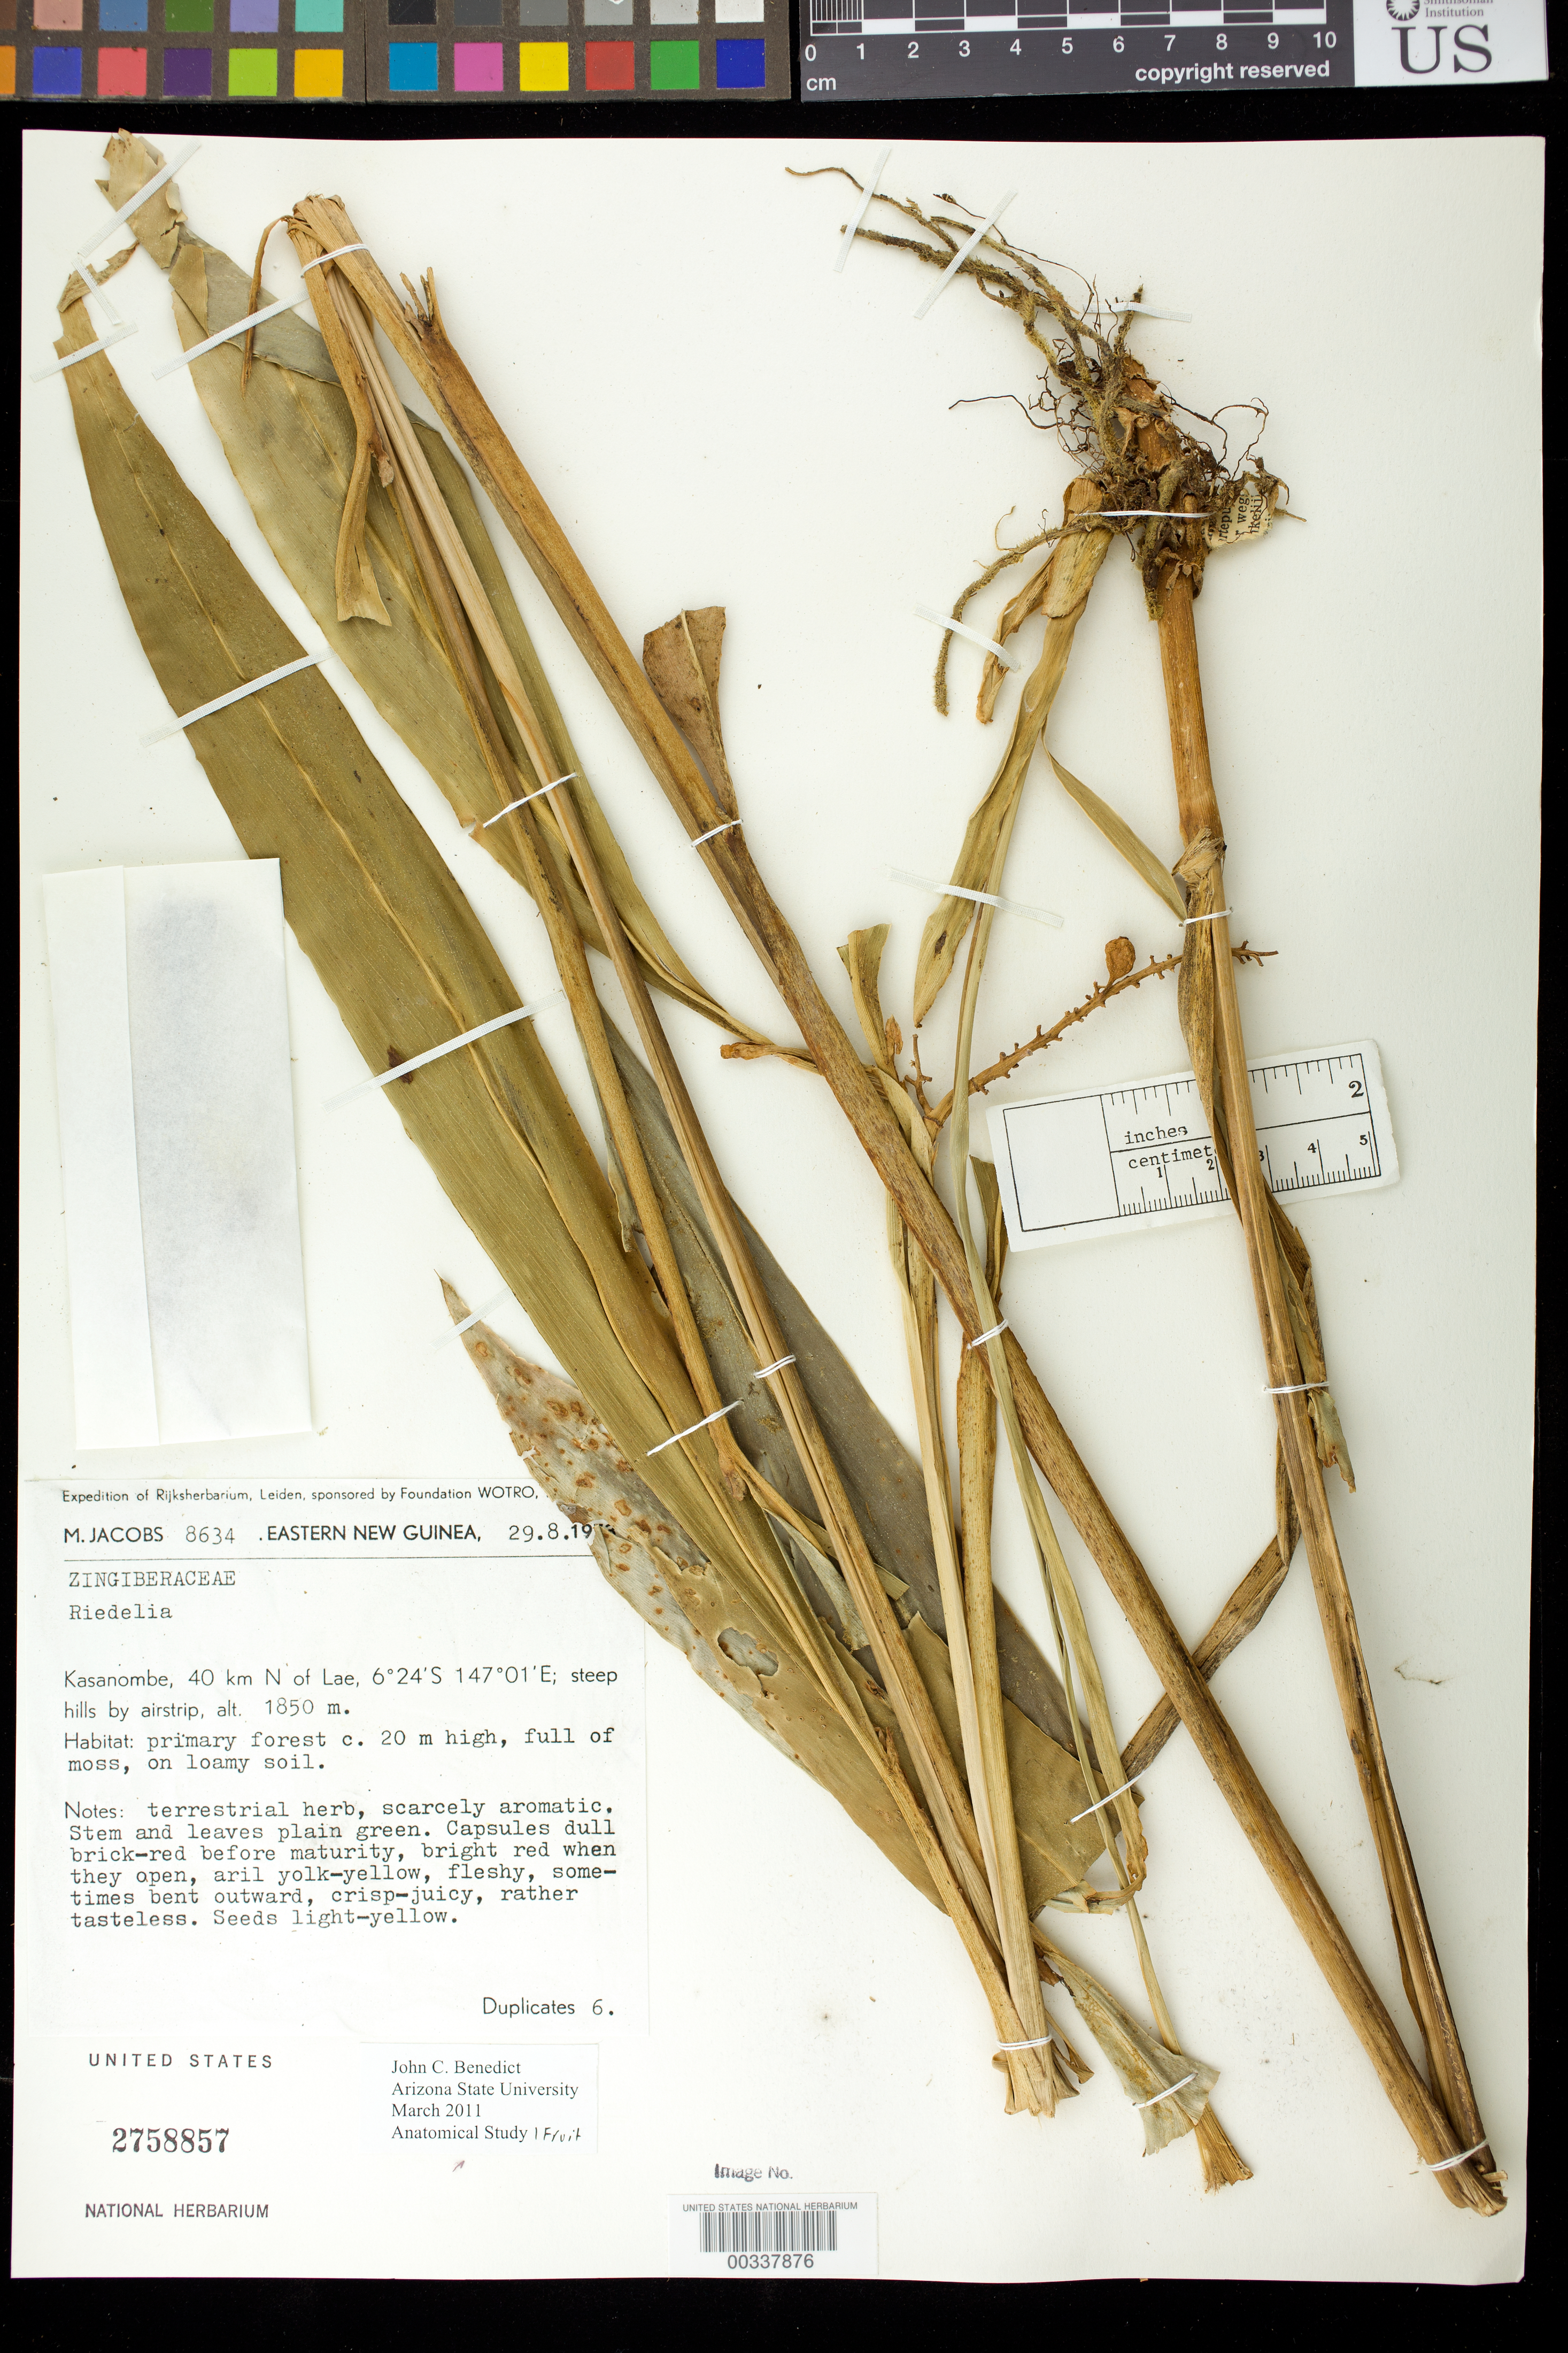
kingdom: Plantae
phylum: Tracheophyta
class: Liliopsida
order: Zingiberales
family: Zingiberaceae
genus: Riedelia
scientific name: Riedelia sp.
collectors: M. R. Jacobs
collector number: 8634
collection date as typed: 29 Aug 1973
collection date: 1973-08-29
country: Papua New Guinea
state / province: Morobe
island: New Guinea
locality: Kasanombe, 40 km n of lae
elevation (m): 1850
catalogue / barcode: US 2758857